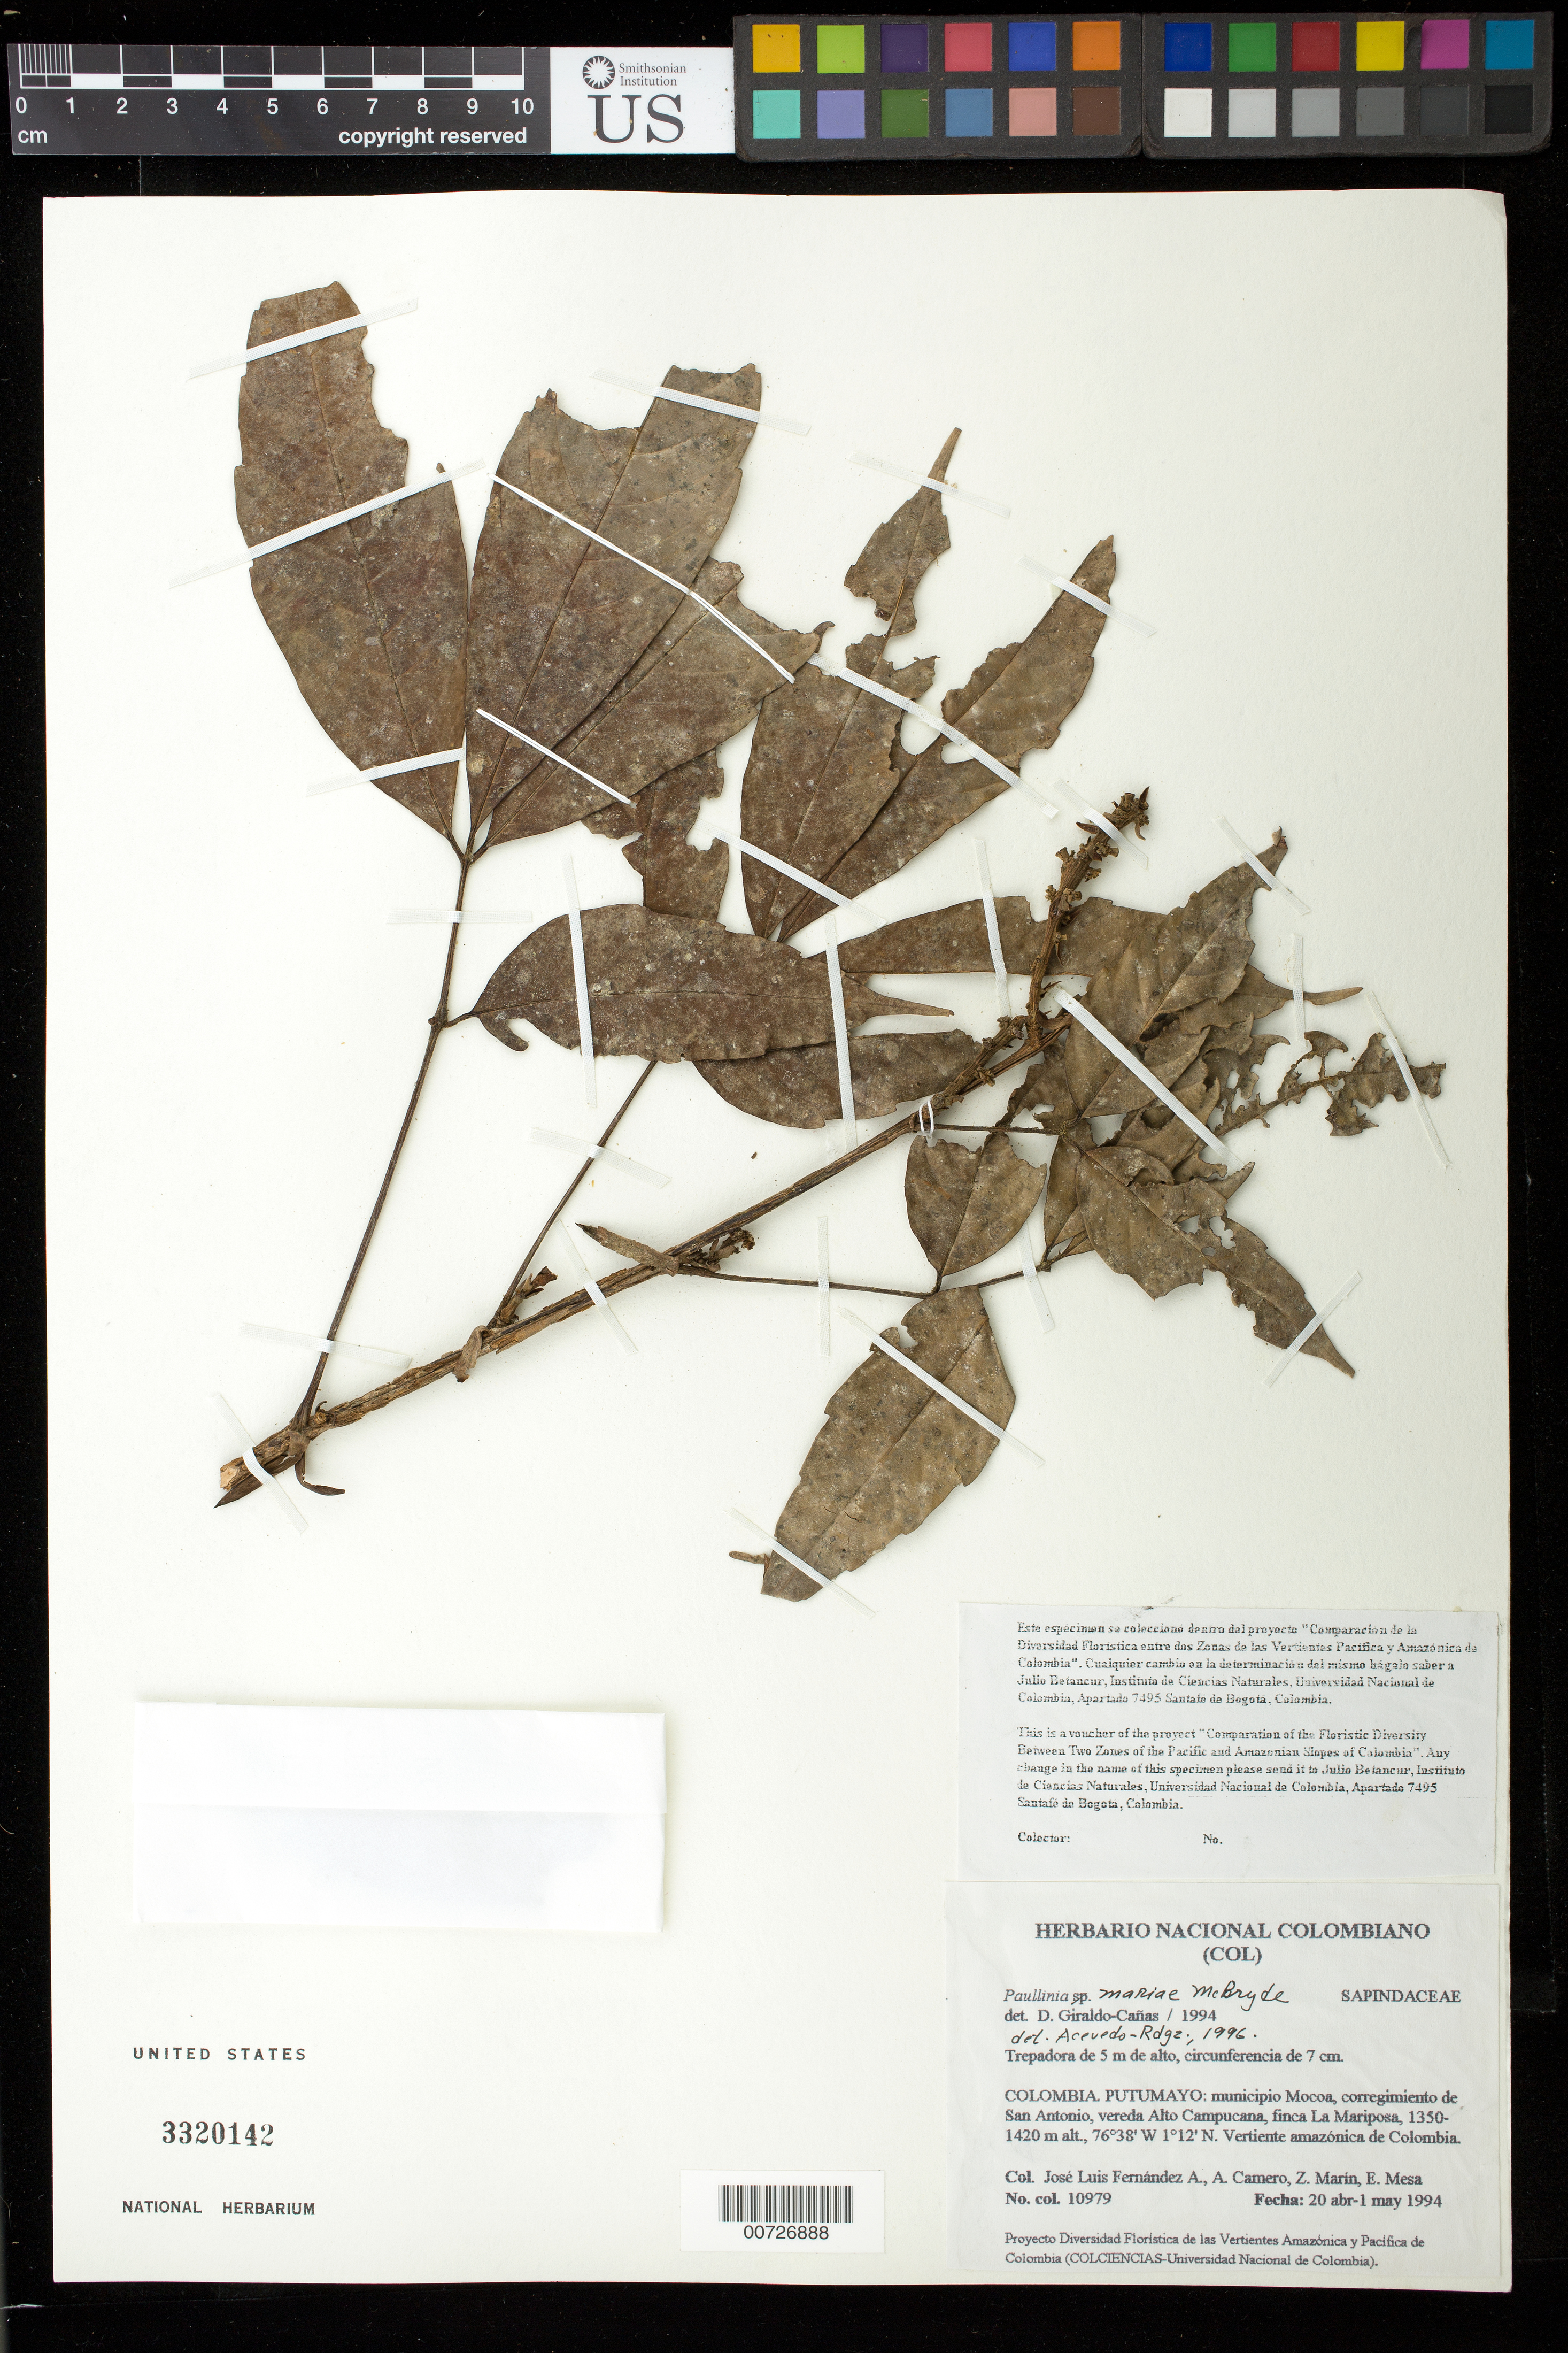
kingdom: Plantae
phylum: Tracheophyta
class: Magnoliopsida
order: Sapindales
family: Sapindaceae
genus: Paullinia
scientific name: Paullinia mariae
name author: J.F. Macbr.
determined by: Acevedo-Rodríguez, P., (BOT), Smithsonian Institution - National Museum of Natural History (UNITED STATES)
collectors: J. Fernandez, A. A. Camero, Z. Martin & E. Mesa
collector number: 10979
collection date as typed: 20 Apr 1994 to 01 May 1994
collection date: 1994-04-20/1994-05-01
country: Colombia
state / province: Putumayo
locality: Mun. Mocoa, corregimiento de San Antonio, vereda Alto Campucana, finca La Mariposa.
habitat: Vertiente amazónica de Colombia.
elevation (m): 1350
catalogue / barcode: US 3320142